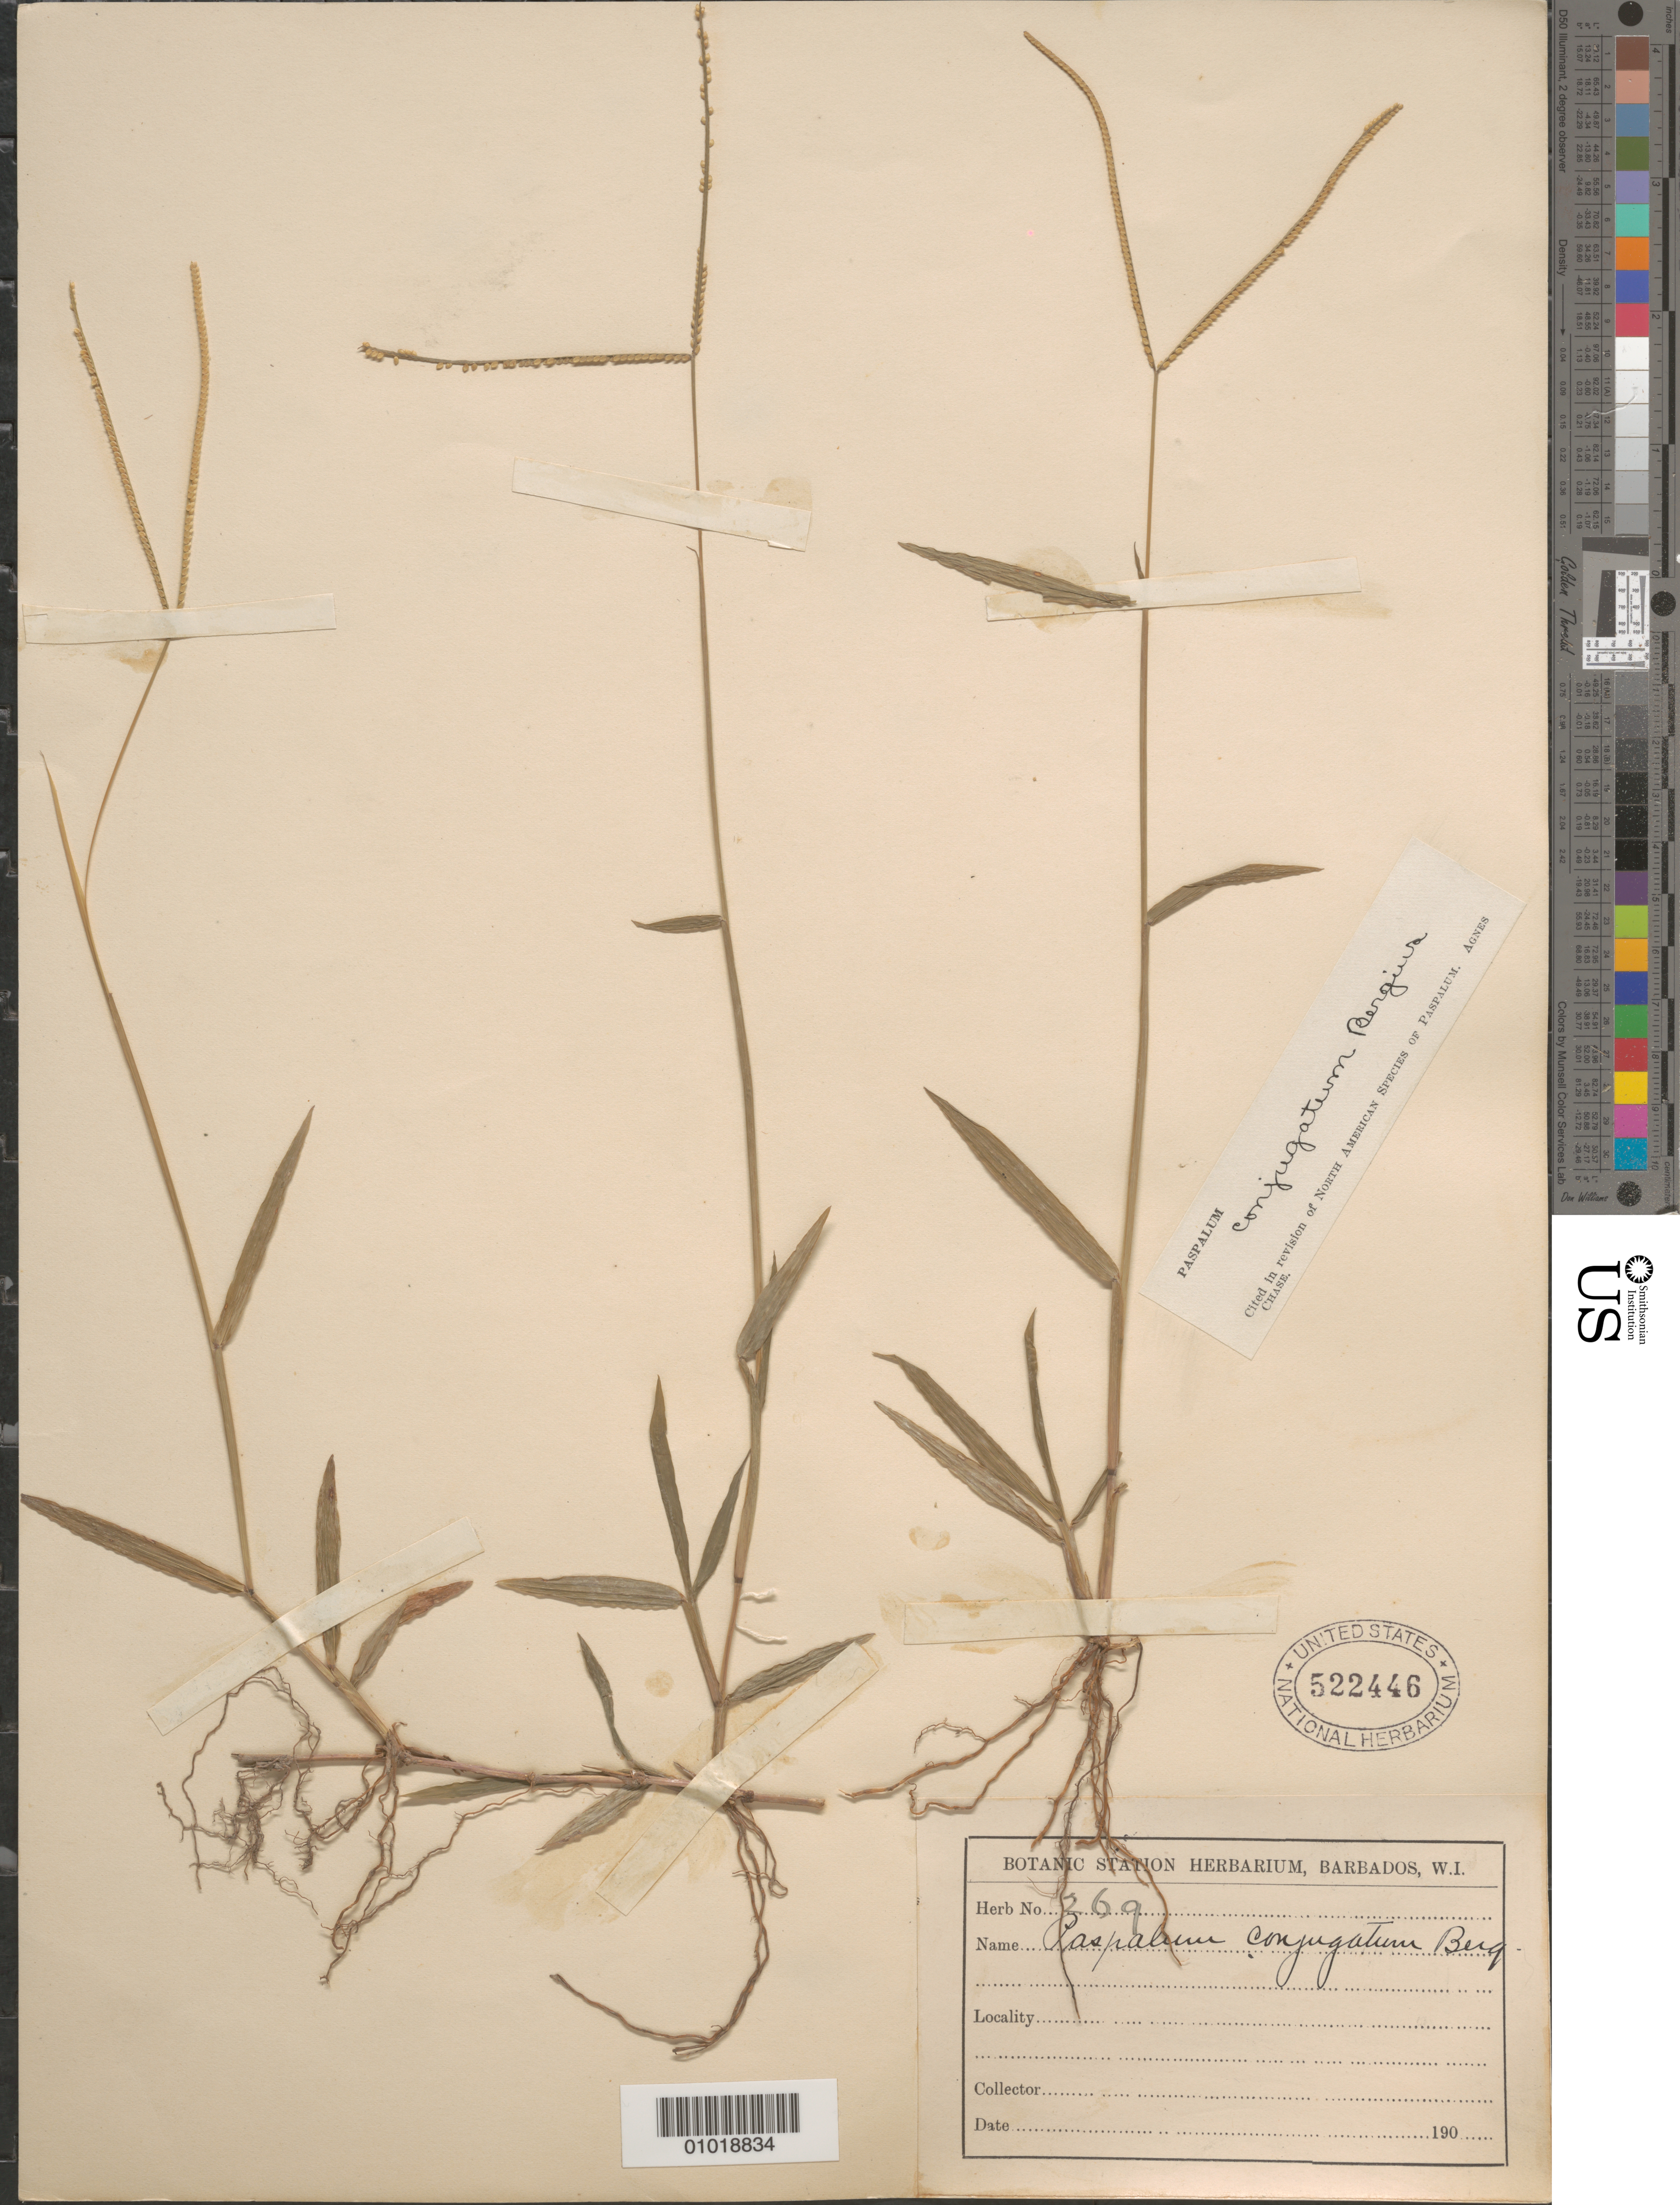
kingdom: Plantae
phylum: Tracheophyta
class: Liliopsida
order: Poales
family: Poaceae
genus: Paspalum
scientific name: Paspalum conjugatum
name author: P.J. Bergius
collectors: ex herb. Bot. Sta. Barbados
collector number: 369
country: Barbados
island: Barbados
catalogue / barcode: US 522446